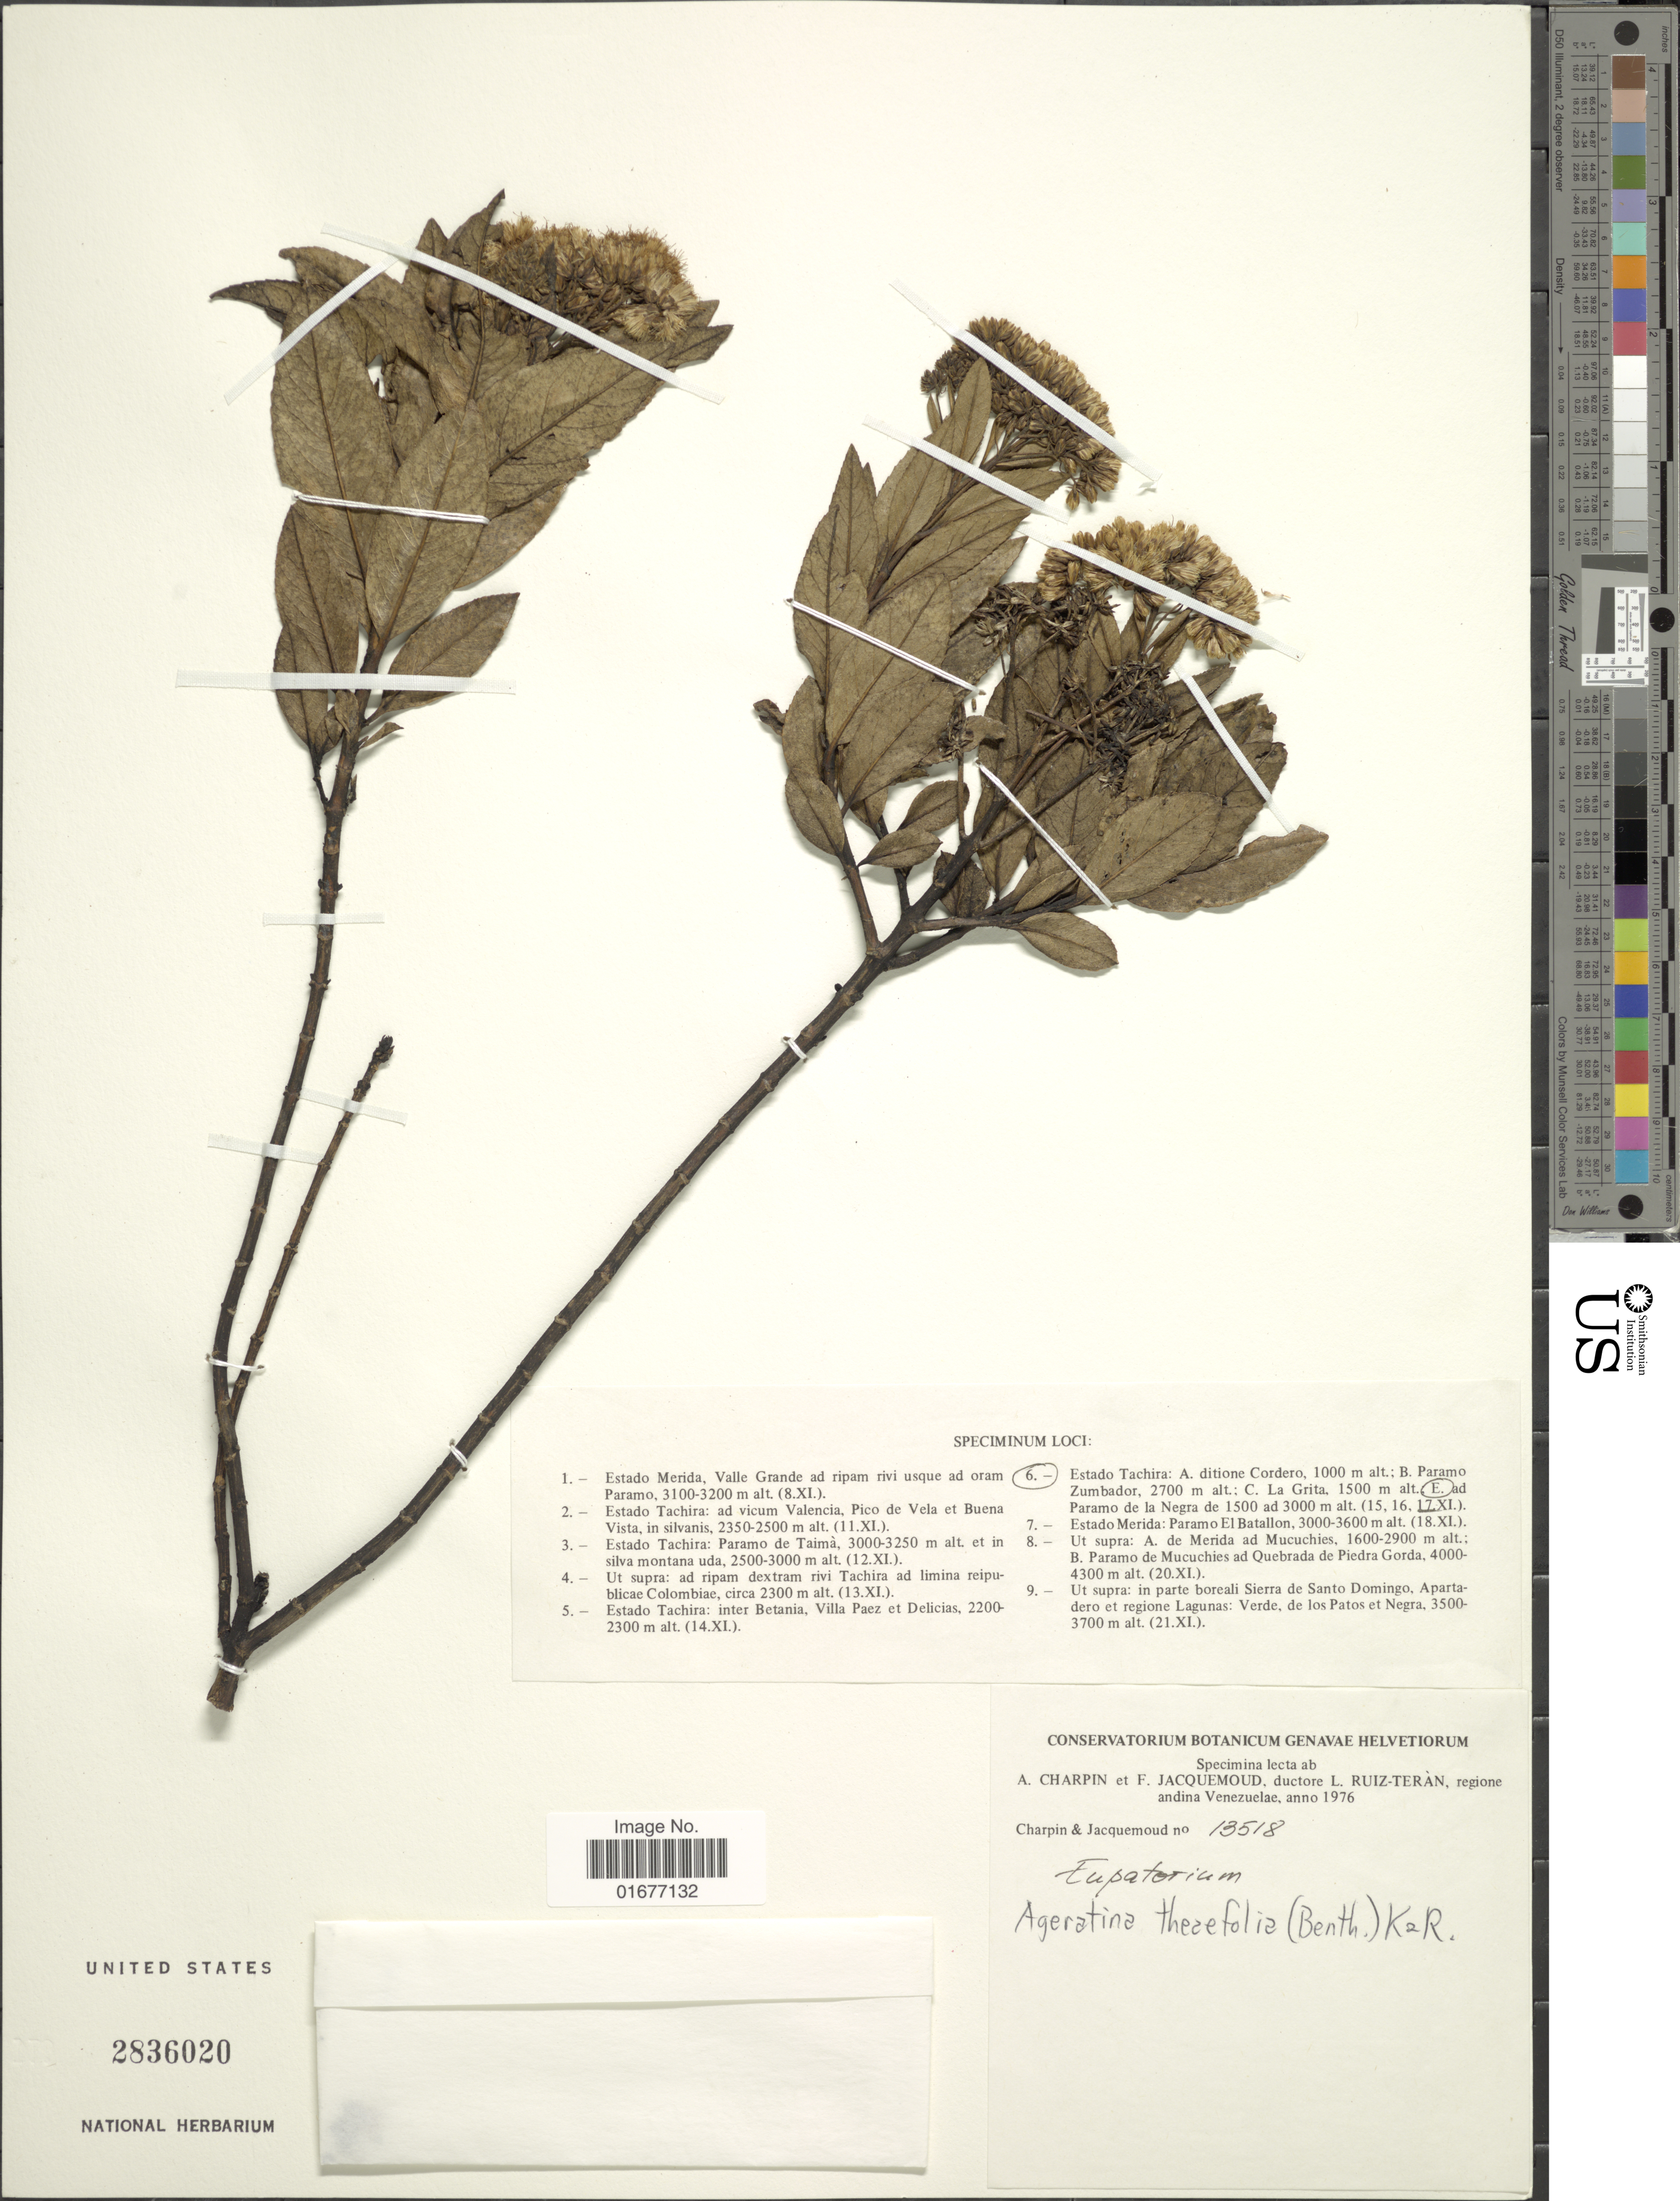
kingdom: Plantae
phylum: Tracheophyta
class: Magnoliopsida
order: Asterales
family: Asteraceae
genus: Ageratina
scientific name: Ageratina theaefolia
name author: (Benth.) R.M. King & H. Rob.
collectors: A. Charpin, F. Jacquemoud & L. E. Ruíz-Terán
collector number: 13518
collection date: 1976-11-17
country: Venezuela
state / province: Tachira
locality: A. ditione Cordero, B. Paramo Zumbador, C. La Grita, E. ad Paramo de la Negra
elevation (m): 1500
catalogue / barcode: US 2836020